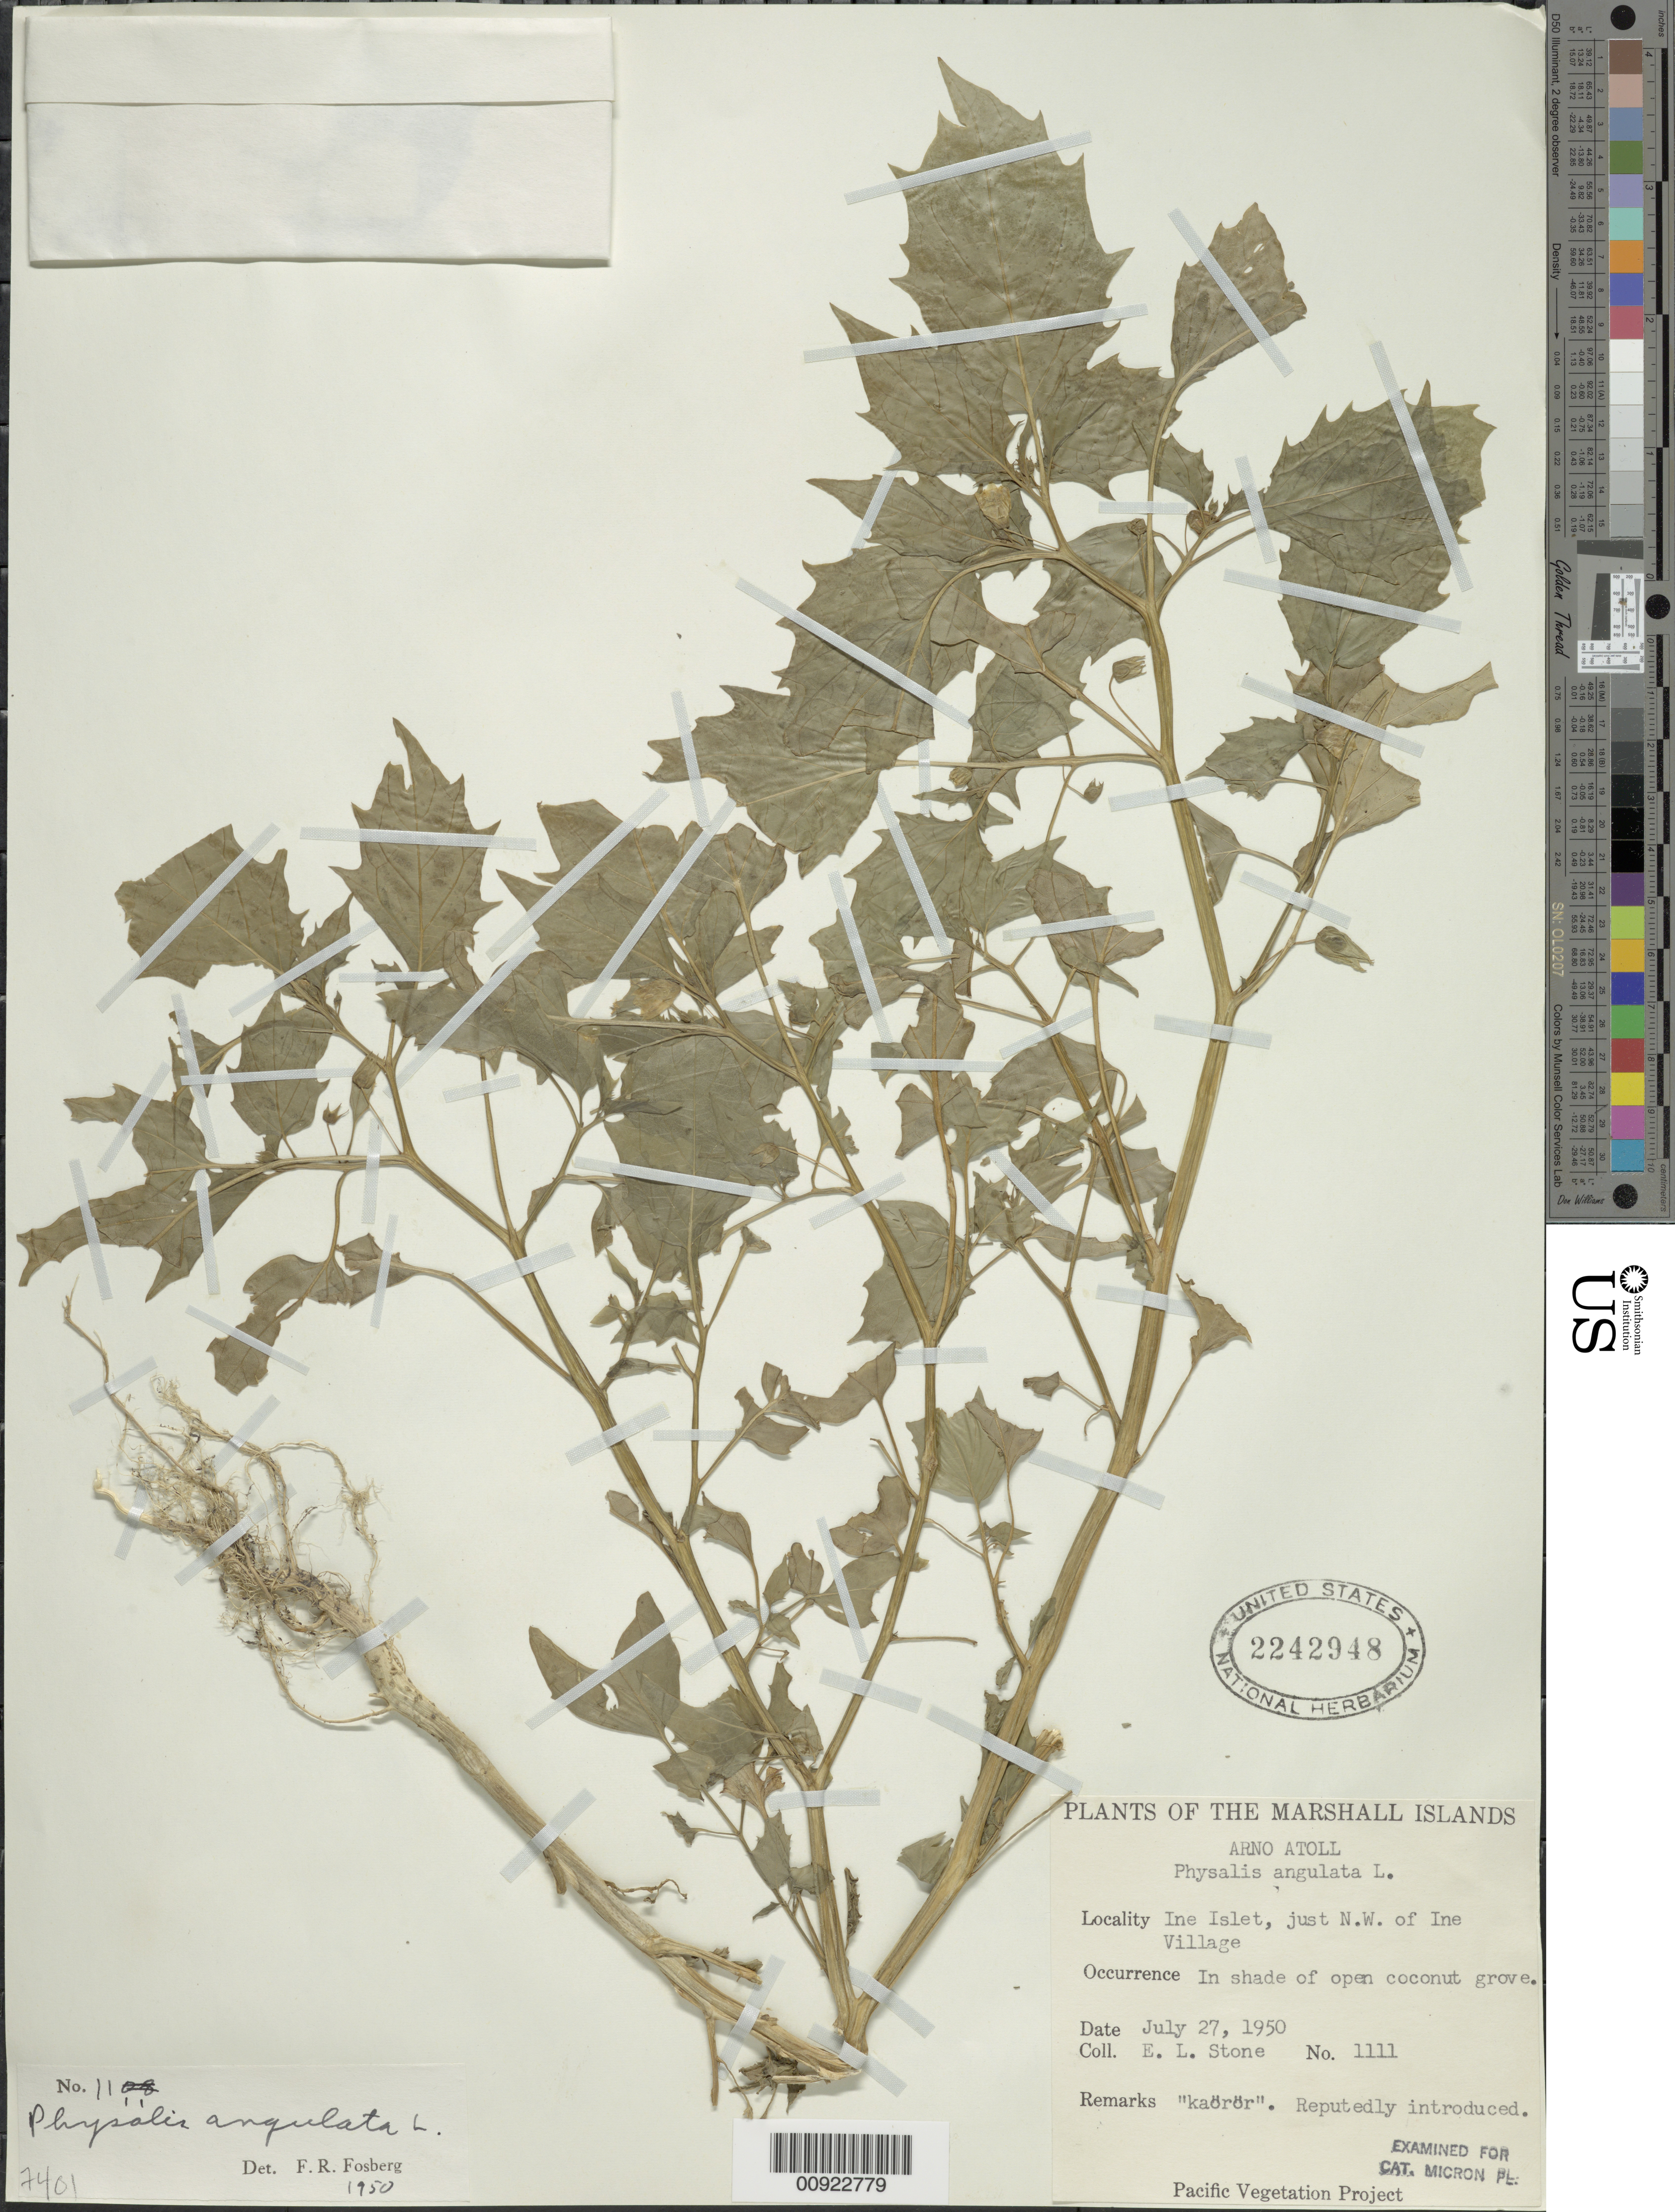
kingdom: Plantae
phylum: Tracheophyta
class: Magnoliopsida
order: Solanales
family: Solanaceae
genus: Physalis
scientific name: Physalis angulata var. angulata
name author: L.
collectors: E. L. Stone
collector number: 1111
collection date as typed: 27 Jul 1950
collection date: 1950-07-27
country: Marshall Islands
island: Arno Atoll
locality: Ine Islet, just N.W. of Ine Village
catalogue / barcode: US 2242948